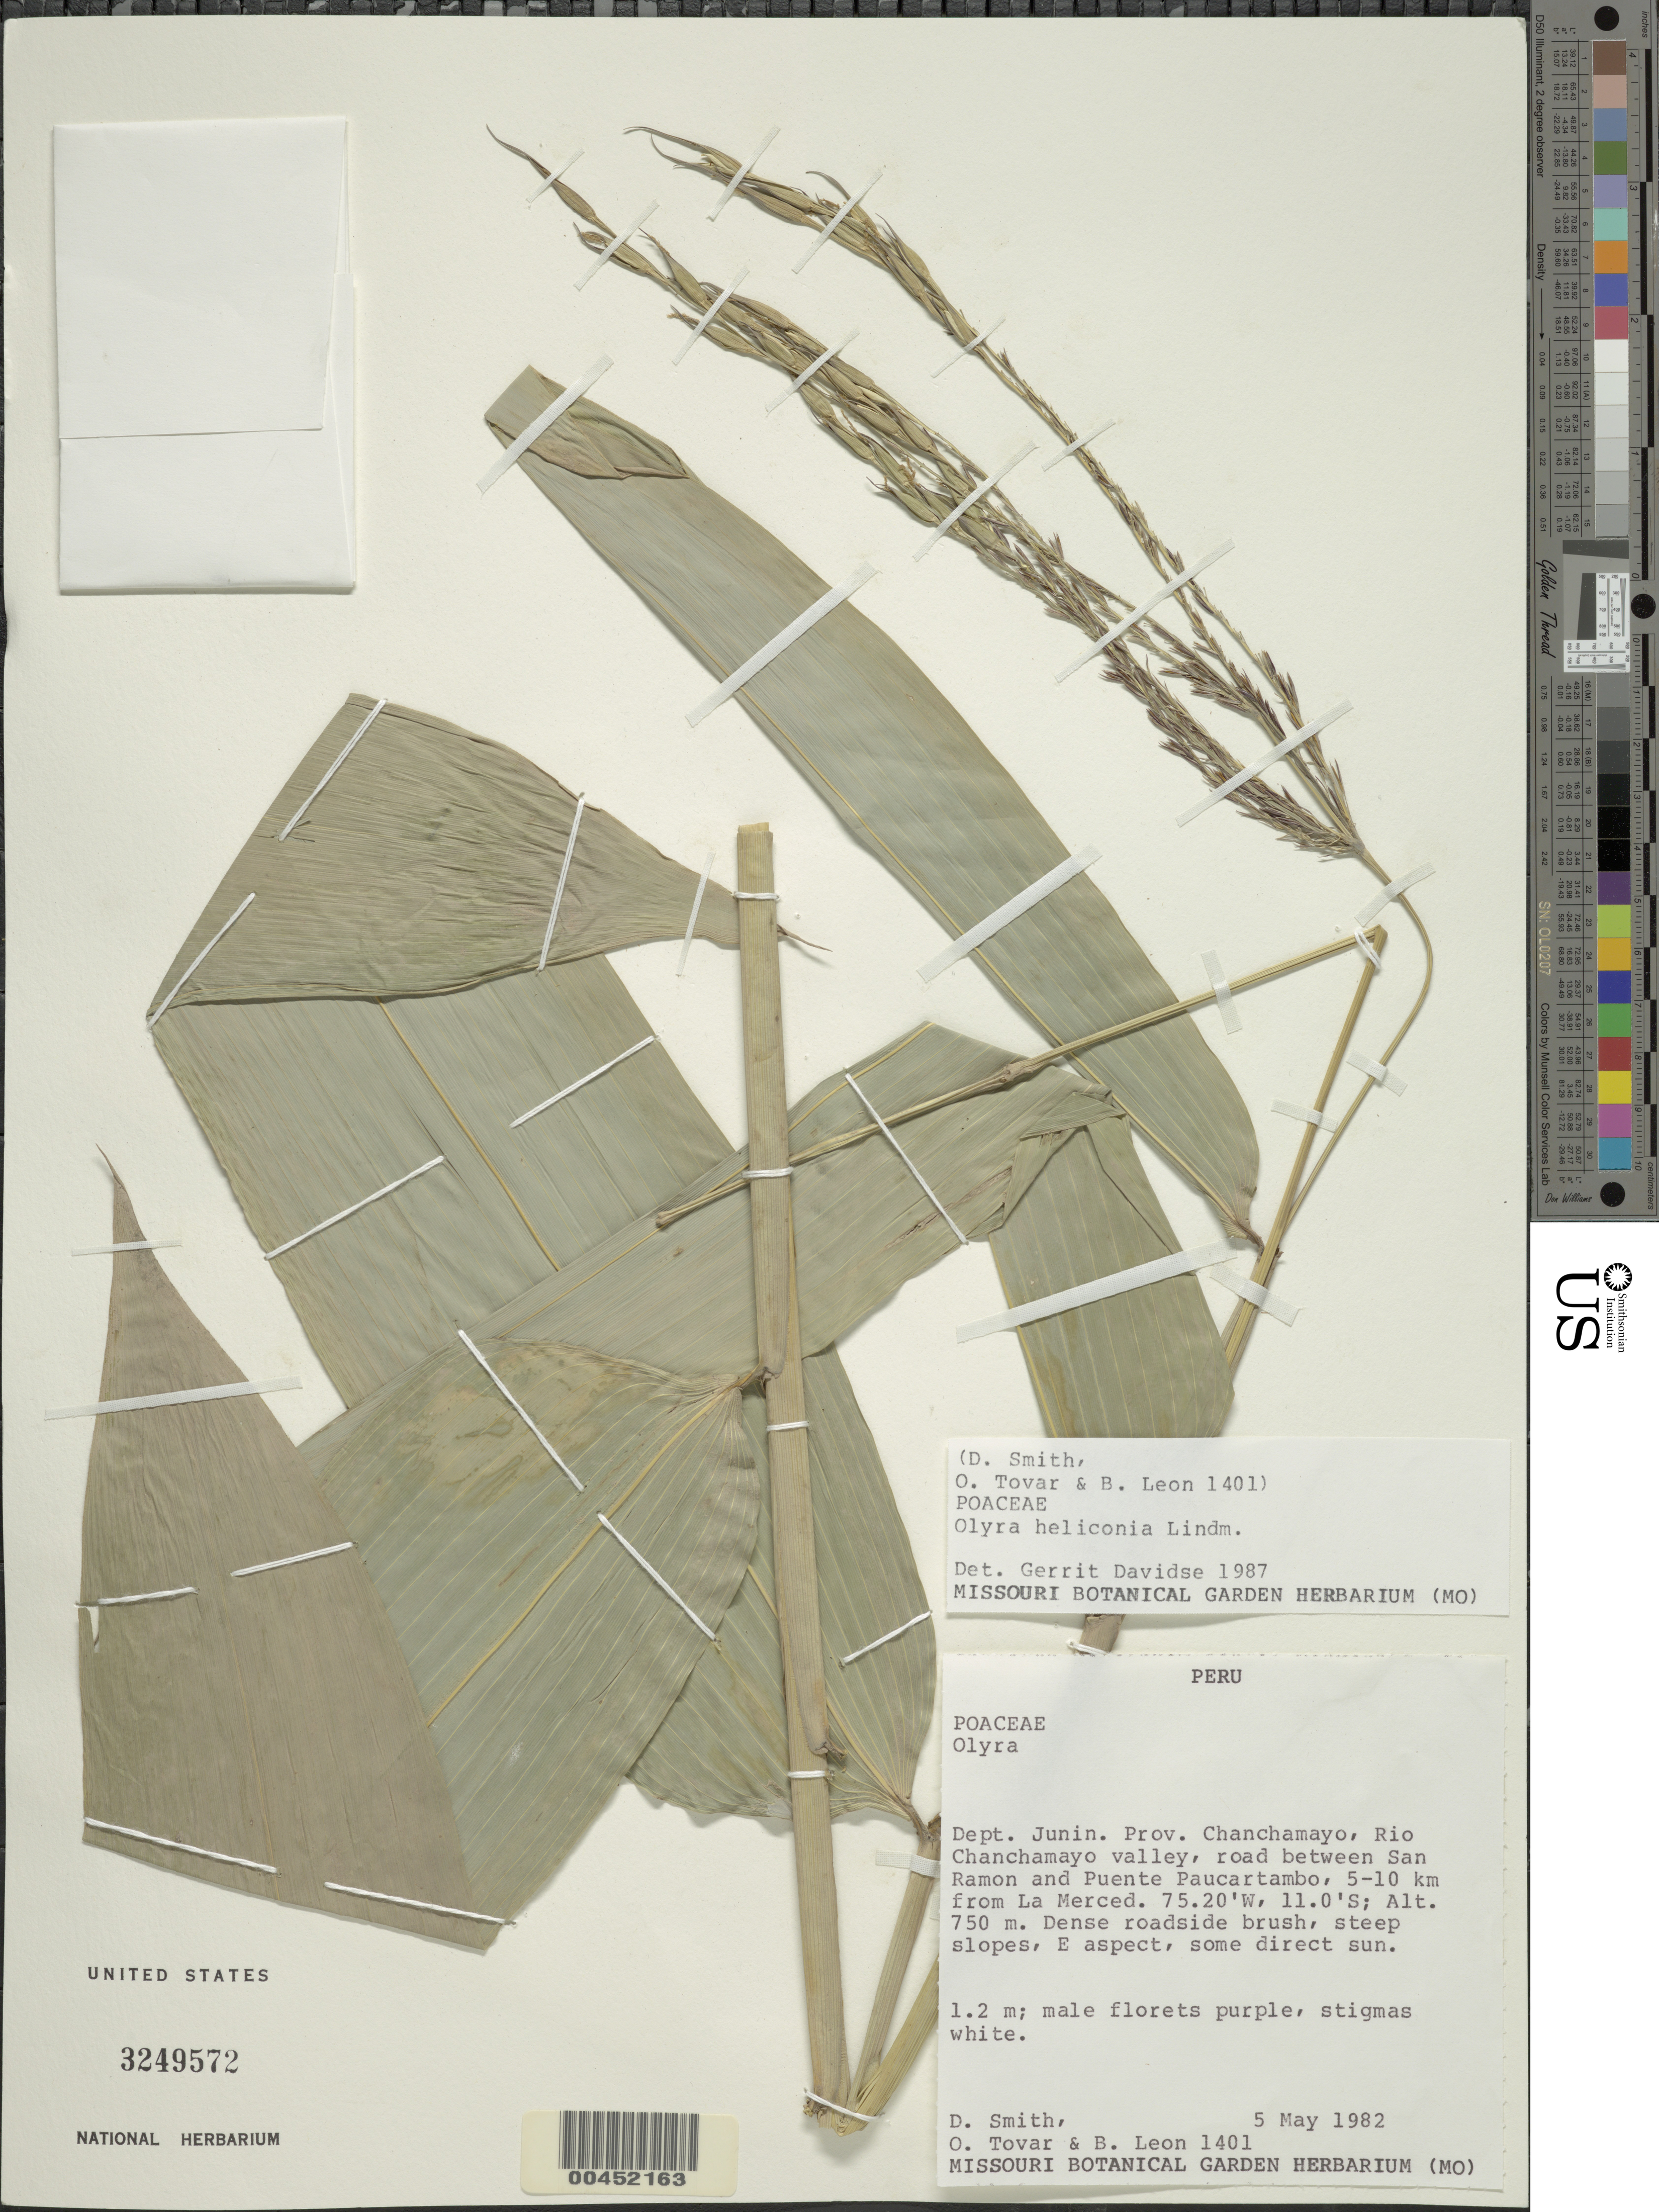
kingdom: Plantae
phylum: Tracheophyta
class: Liliopsida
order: Poales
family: Poaceae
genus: Olyra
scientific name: Olyra heliconia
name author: Lindm.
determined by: Davidse, Gerrit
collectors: D. Smith, Ó. Tovar & Bro. León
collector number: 1401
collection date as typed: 05 May 1982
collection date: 1982-05-05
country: Peru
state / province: Junín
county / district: Chanchamayo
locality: Rio Chanchamayo Valley, road between San Ramon and Puente Paucartambo, 5-10 km from La Merced.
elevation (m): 750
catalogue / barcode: US 3249572